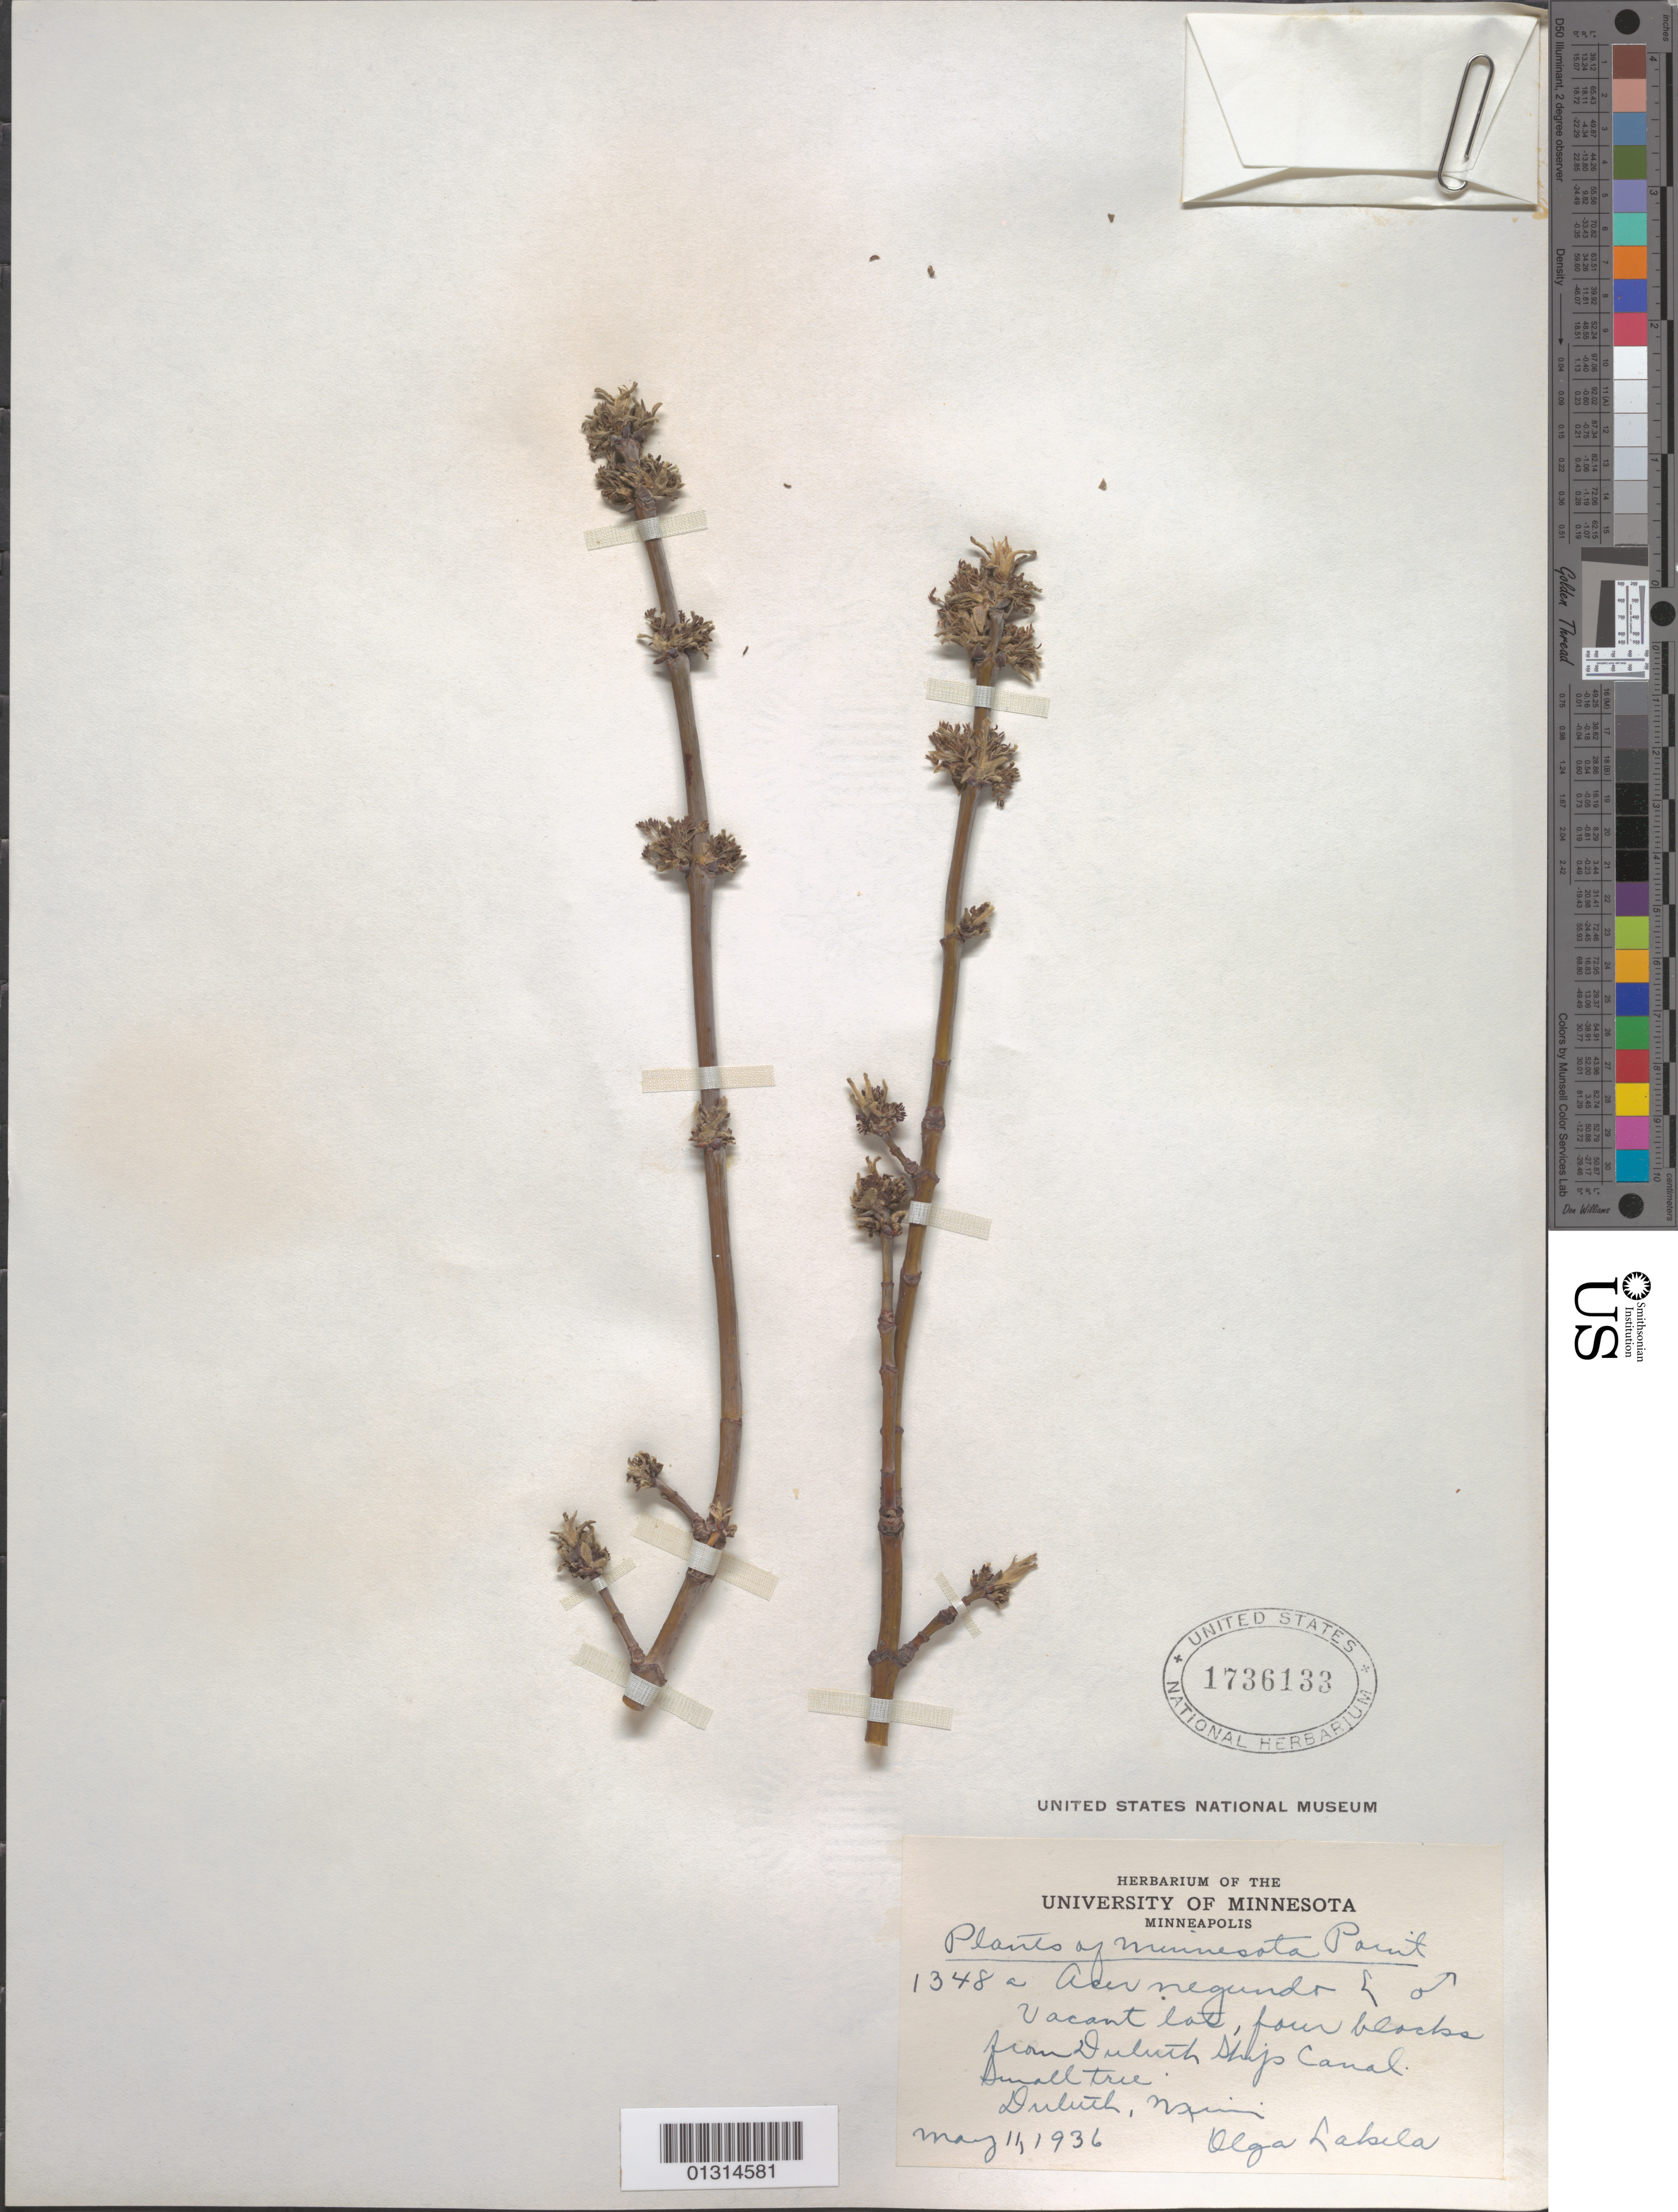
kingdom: Plantae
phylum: Tracheophyta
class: Magnoliopsida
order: Sapindales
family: Sapindaceae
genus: Acer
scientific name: Acer negundo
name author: L.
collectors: O. K. Lakela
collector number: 1348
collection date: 1936-05-11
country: United States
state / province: Minnesota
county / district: Saint Louis County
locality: Duluth, vacant lot four blocks from Duluth Ship Canal.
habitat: Vacant lot.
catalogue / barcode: US 1736133